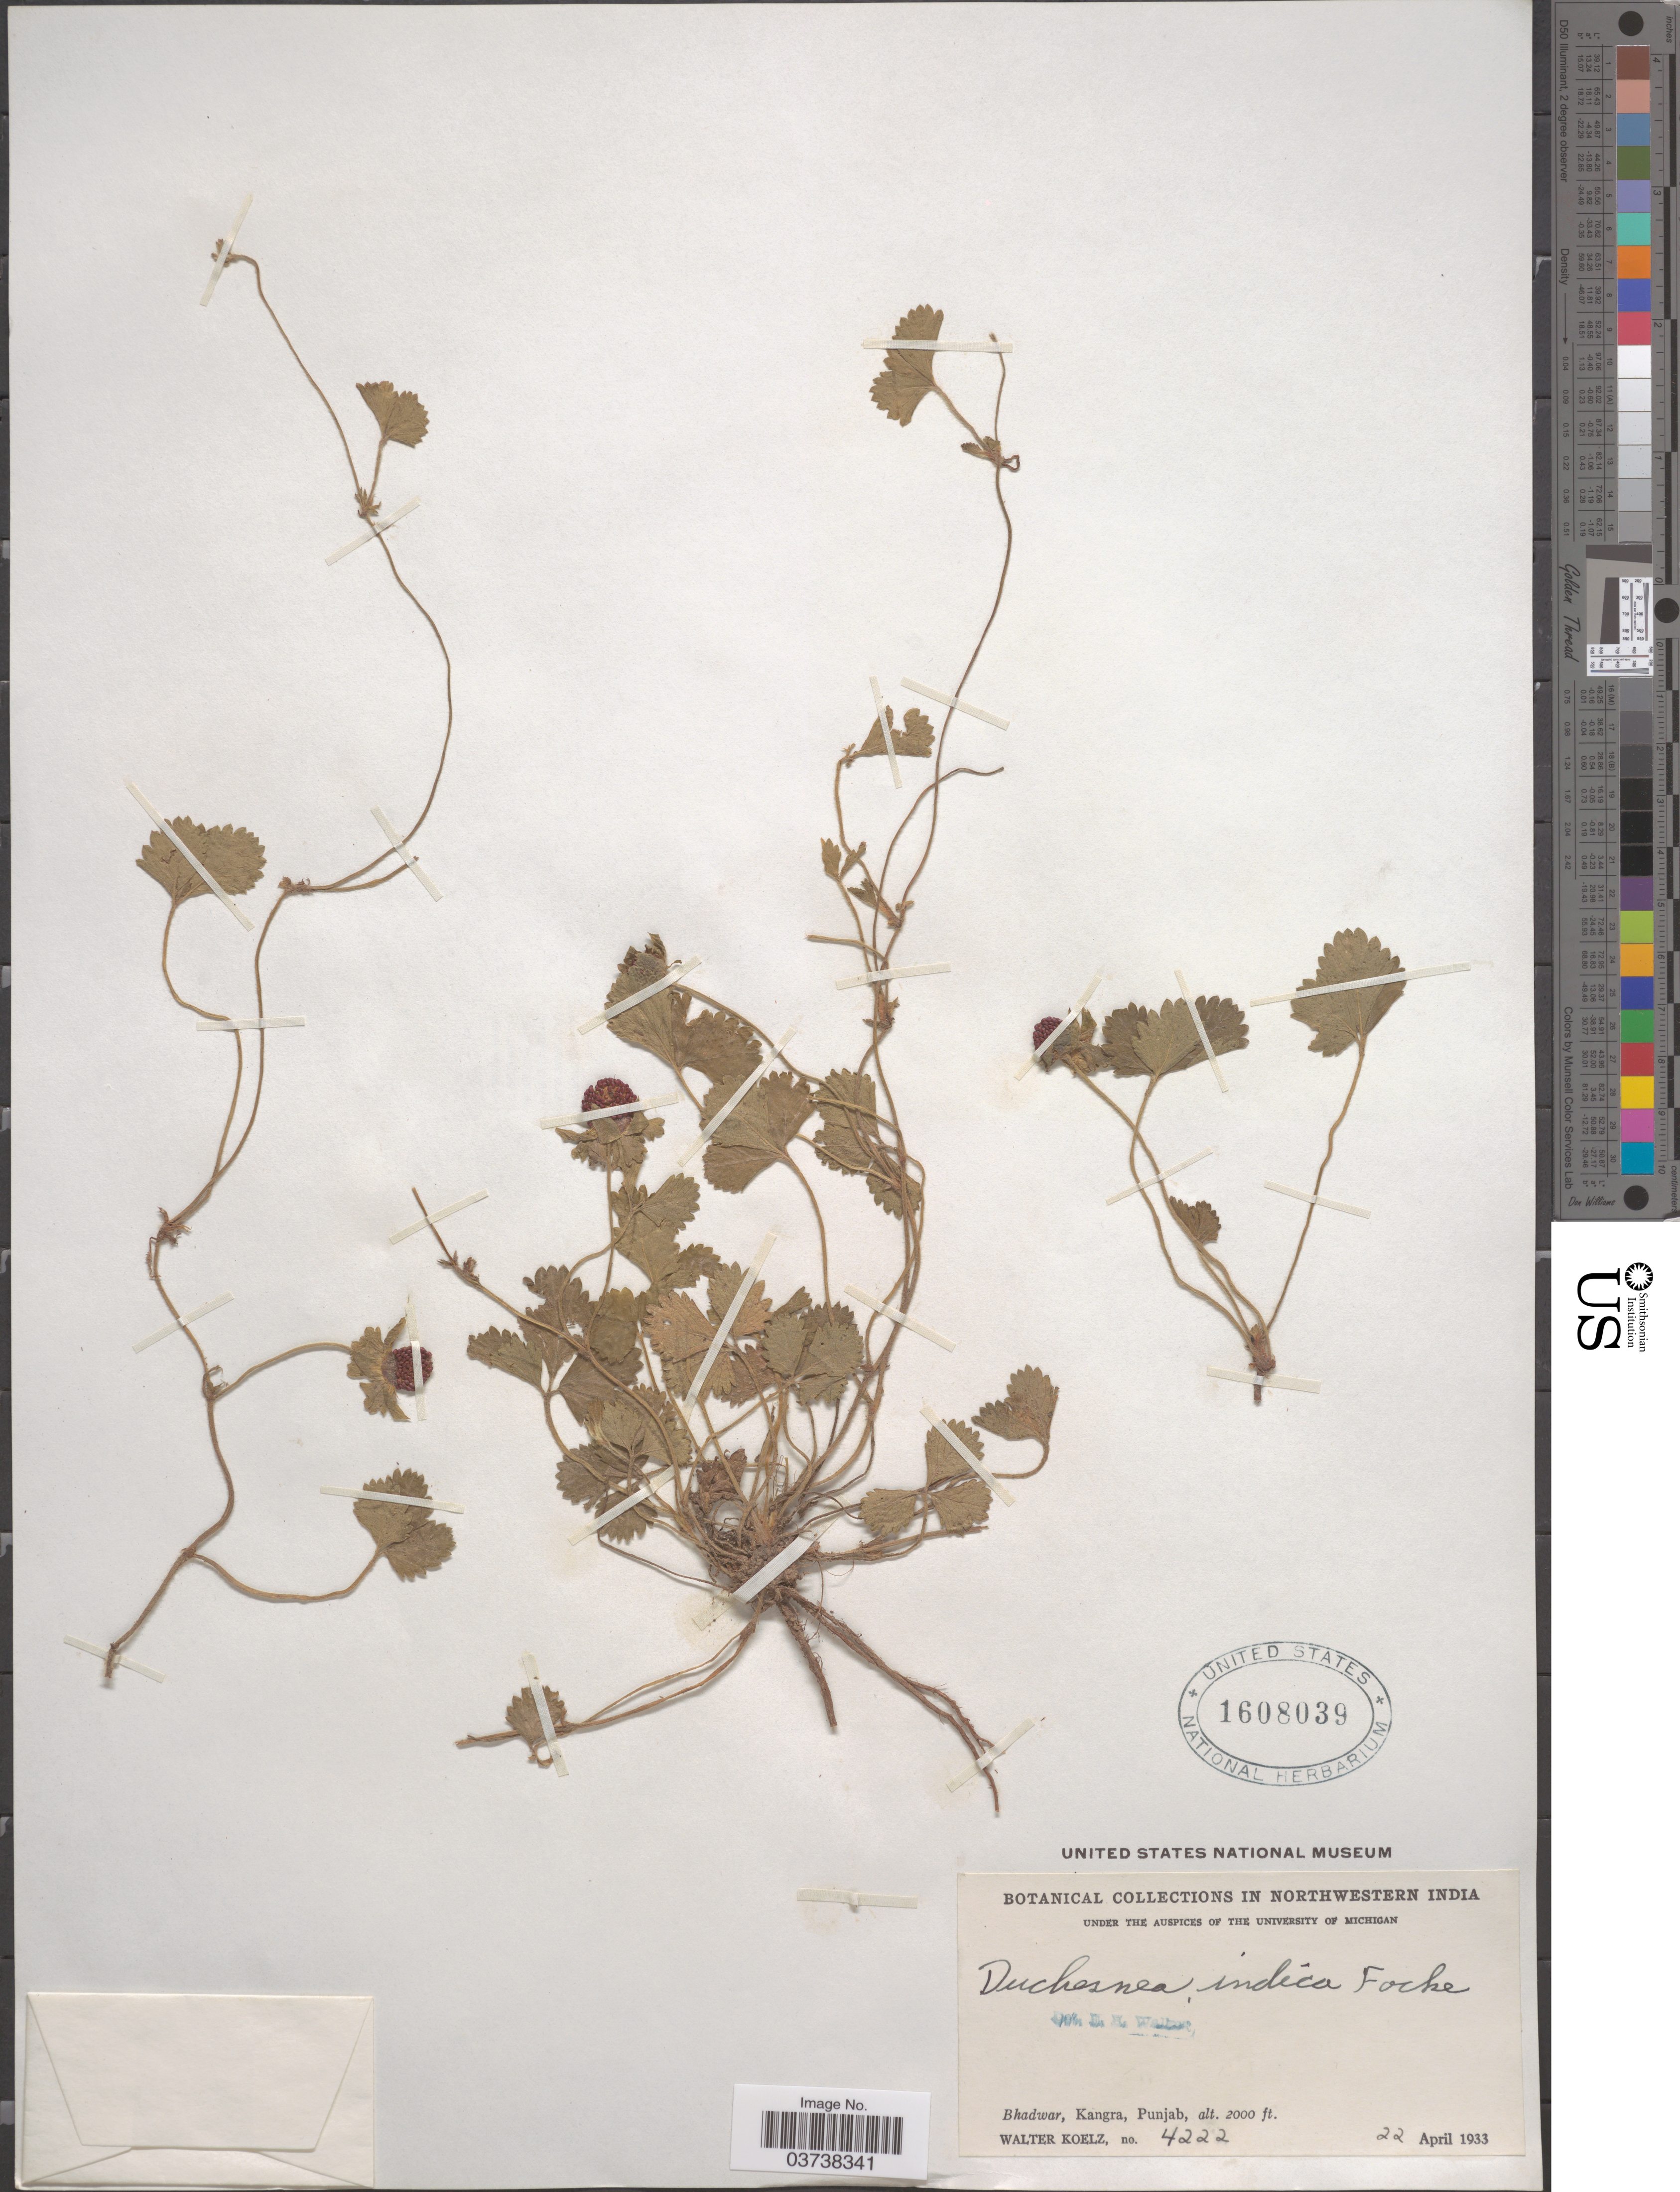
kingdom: Plantae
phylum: Tracheophyta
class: Magnoliopsida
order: Rosales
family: Rosaceae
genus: Potentilla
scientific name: Potentilla indica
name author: (Andrews) Th. Wolf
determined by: Strong, Mark T., (BOT), Smithsonian Institution - National Museum of Natural History (UNITED STATES)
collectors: W. N. Koelz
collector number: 4222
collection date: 1933-04-22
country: India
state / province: Punjab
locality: Northwestern India. Bhadwar, Kangra.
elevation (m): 610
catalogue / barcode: US 1608039